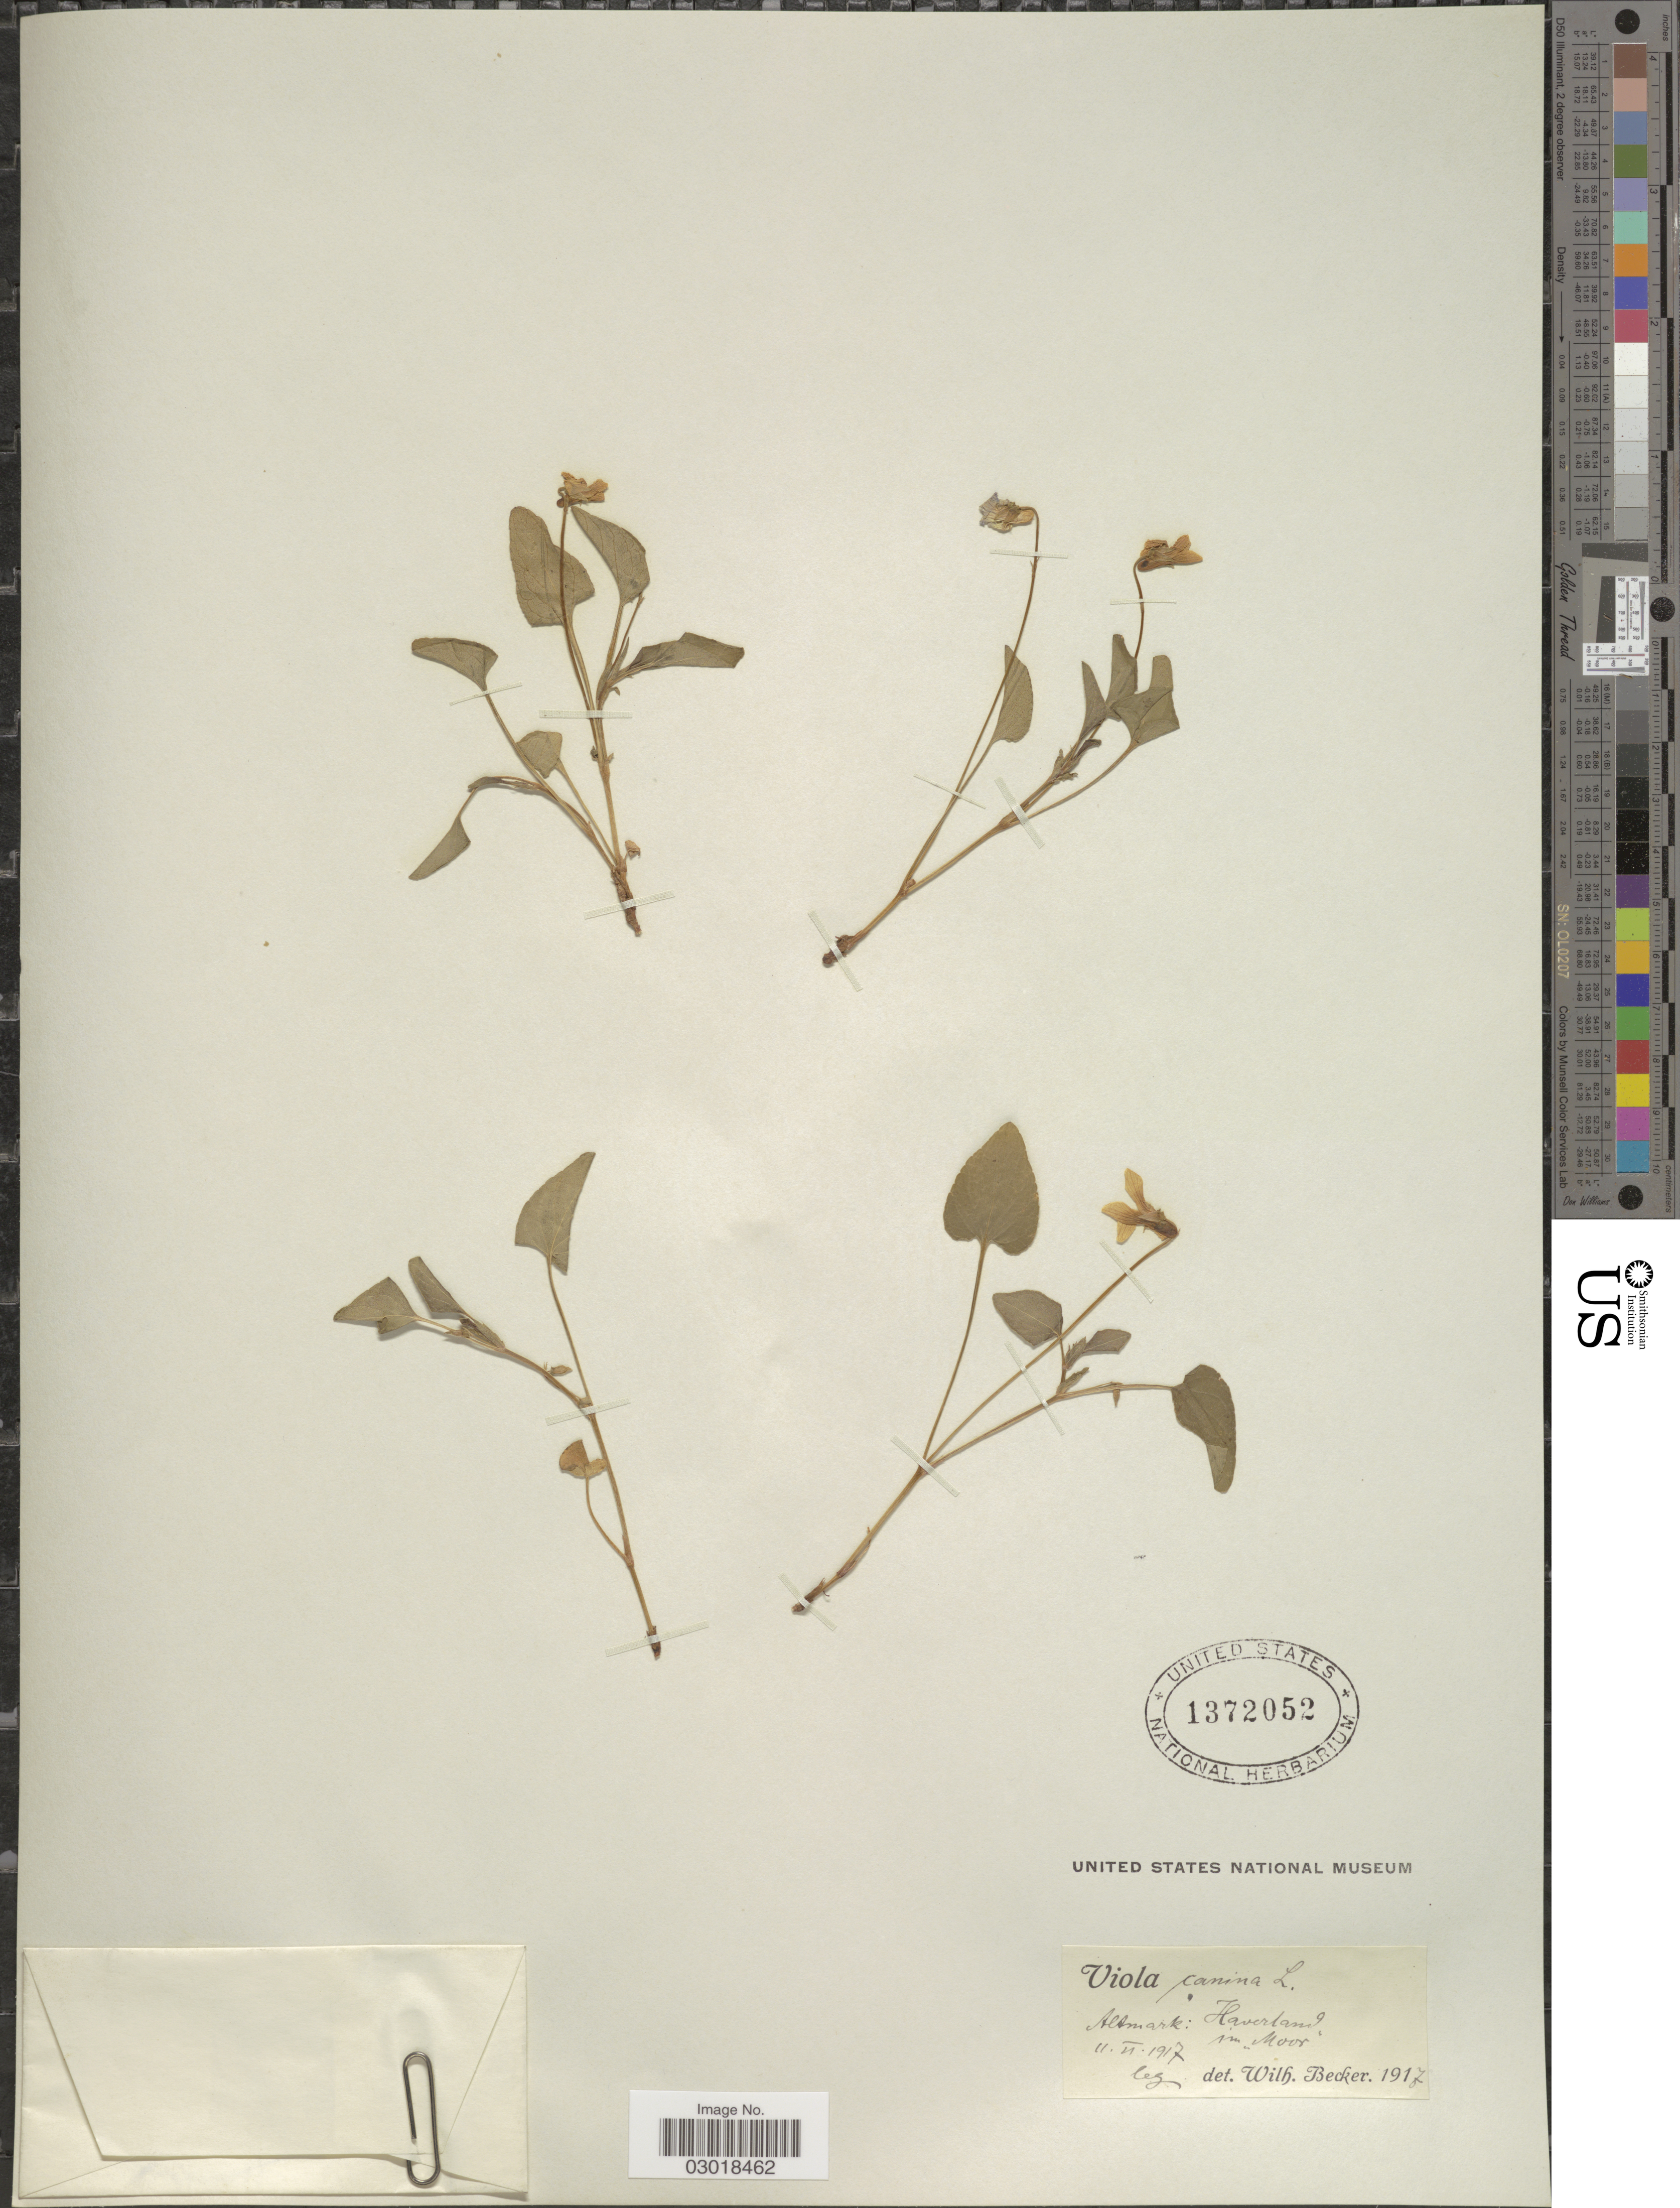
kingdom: Plantae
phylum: Tracheophyta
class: Magnoliopsida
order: Malpighiales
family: Violaceae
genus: Viola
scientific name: Viola canina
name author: L.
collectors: W. Becker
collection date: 1917-06-11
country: Germany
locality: Altmark: Haverland in Moor.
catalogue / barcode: US 1372052